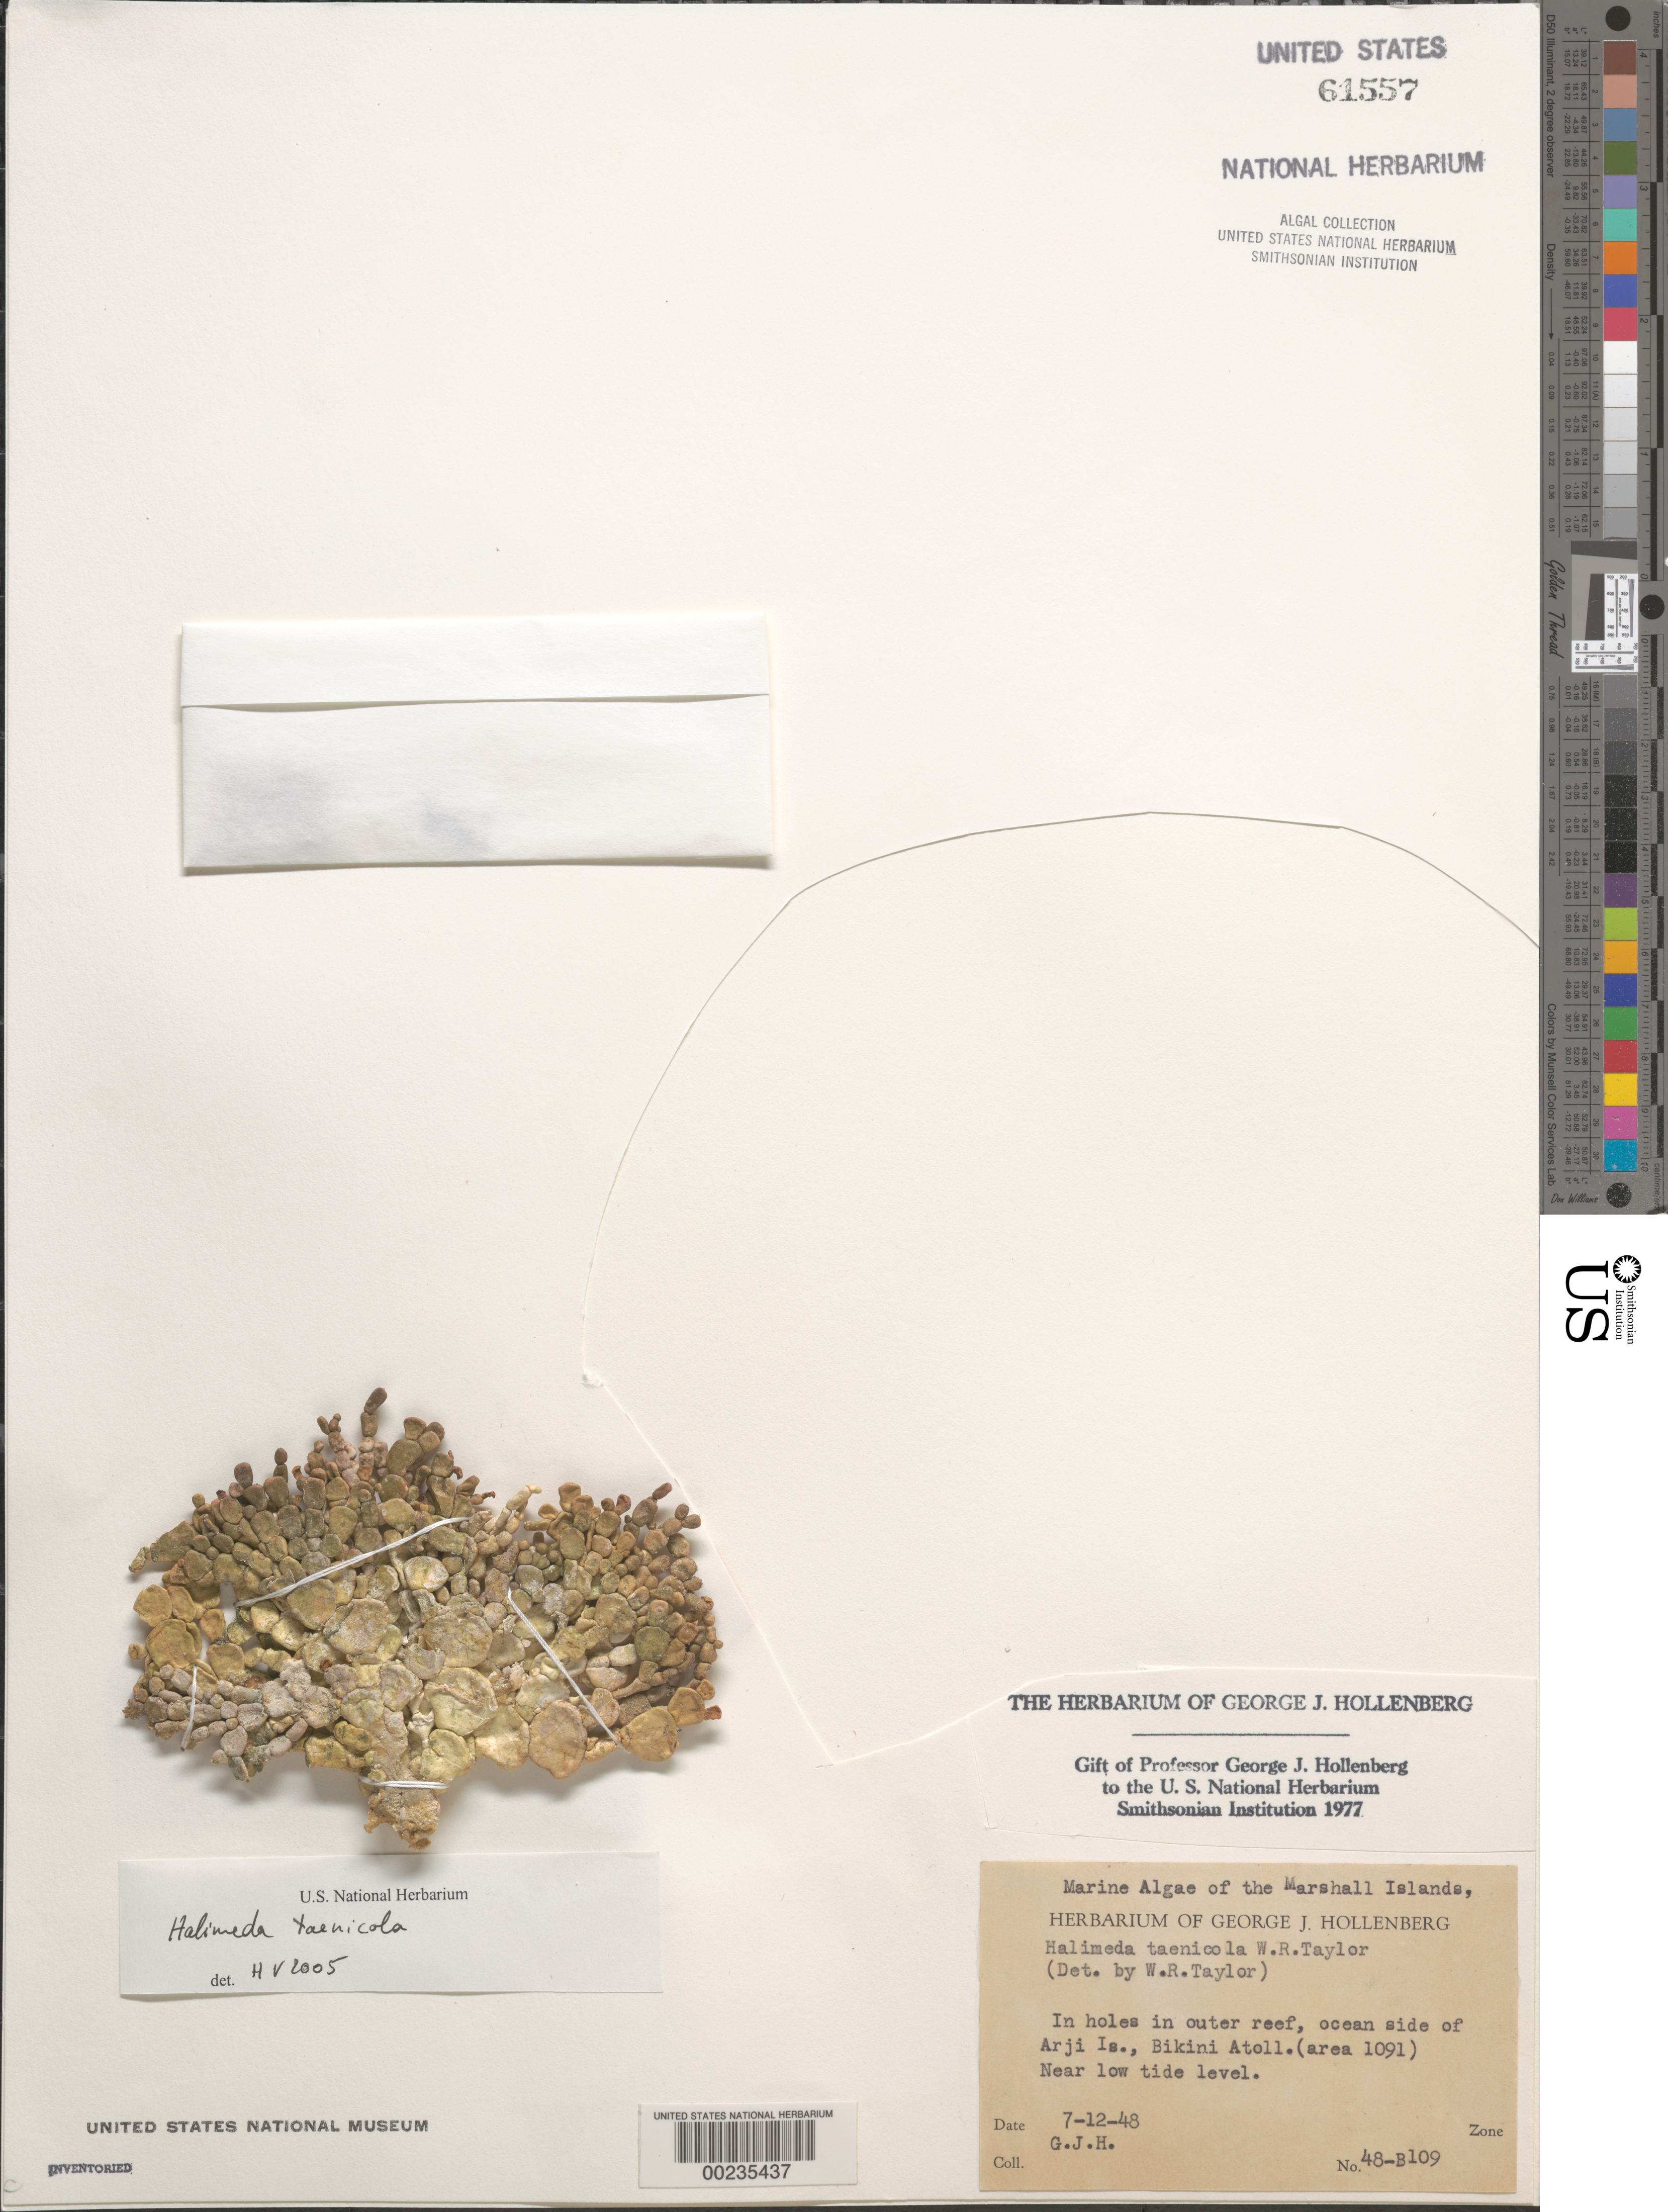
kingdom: Plantae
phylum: Chlorophyta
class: Ulvophyceae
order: Bryopsidales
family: Halimedaceae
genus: Halimeda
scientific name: Halimeda taenicola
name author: W.R. Taylor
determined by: Taylor, William R.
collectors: G. Hollenberg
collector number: GJH 48-B109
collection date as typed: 12 Jul 1948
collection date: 1948-07-12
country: Marshall Islands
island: Bikini Atoll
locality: Arji Islet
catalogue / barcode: US 61557